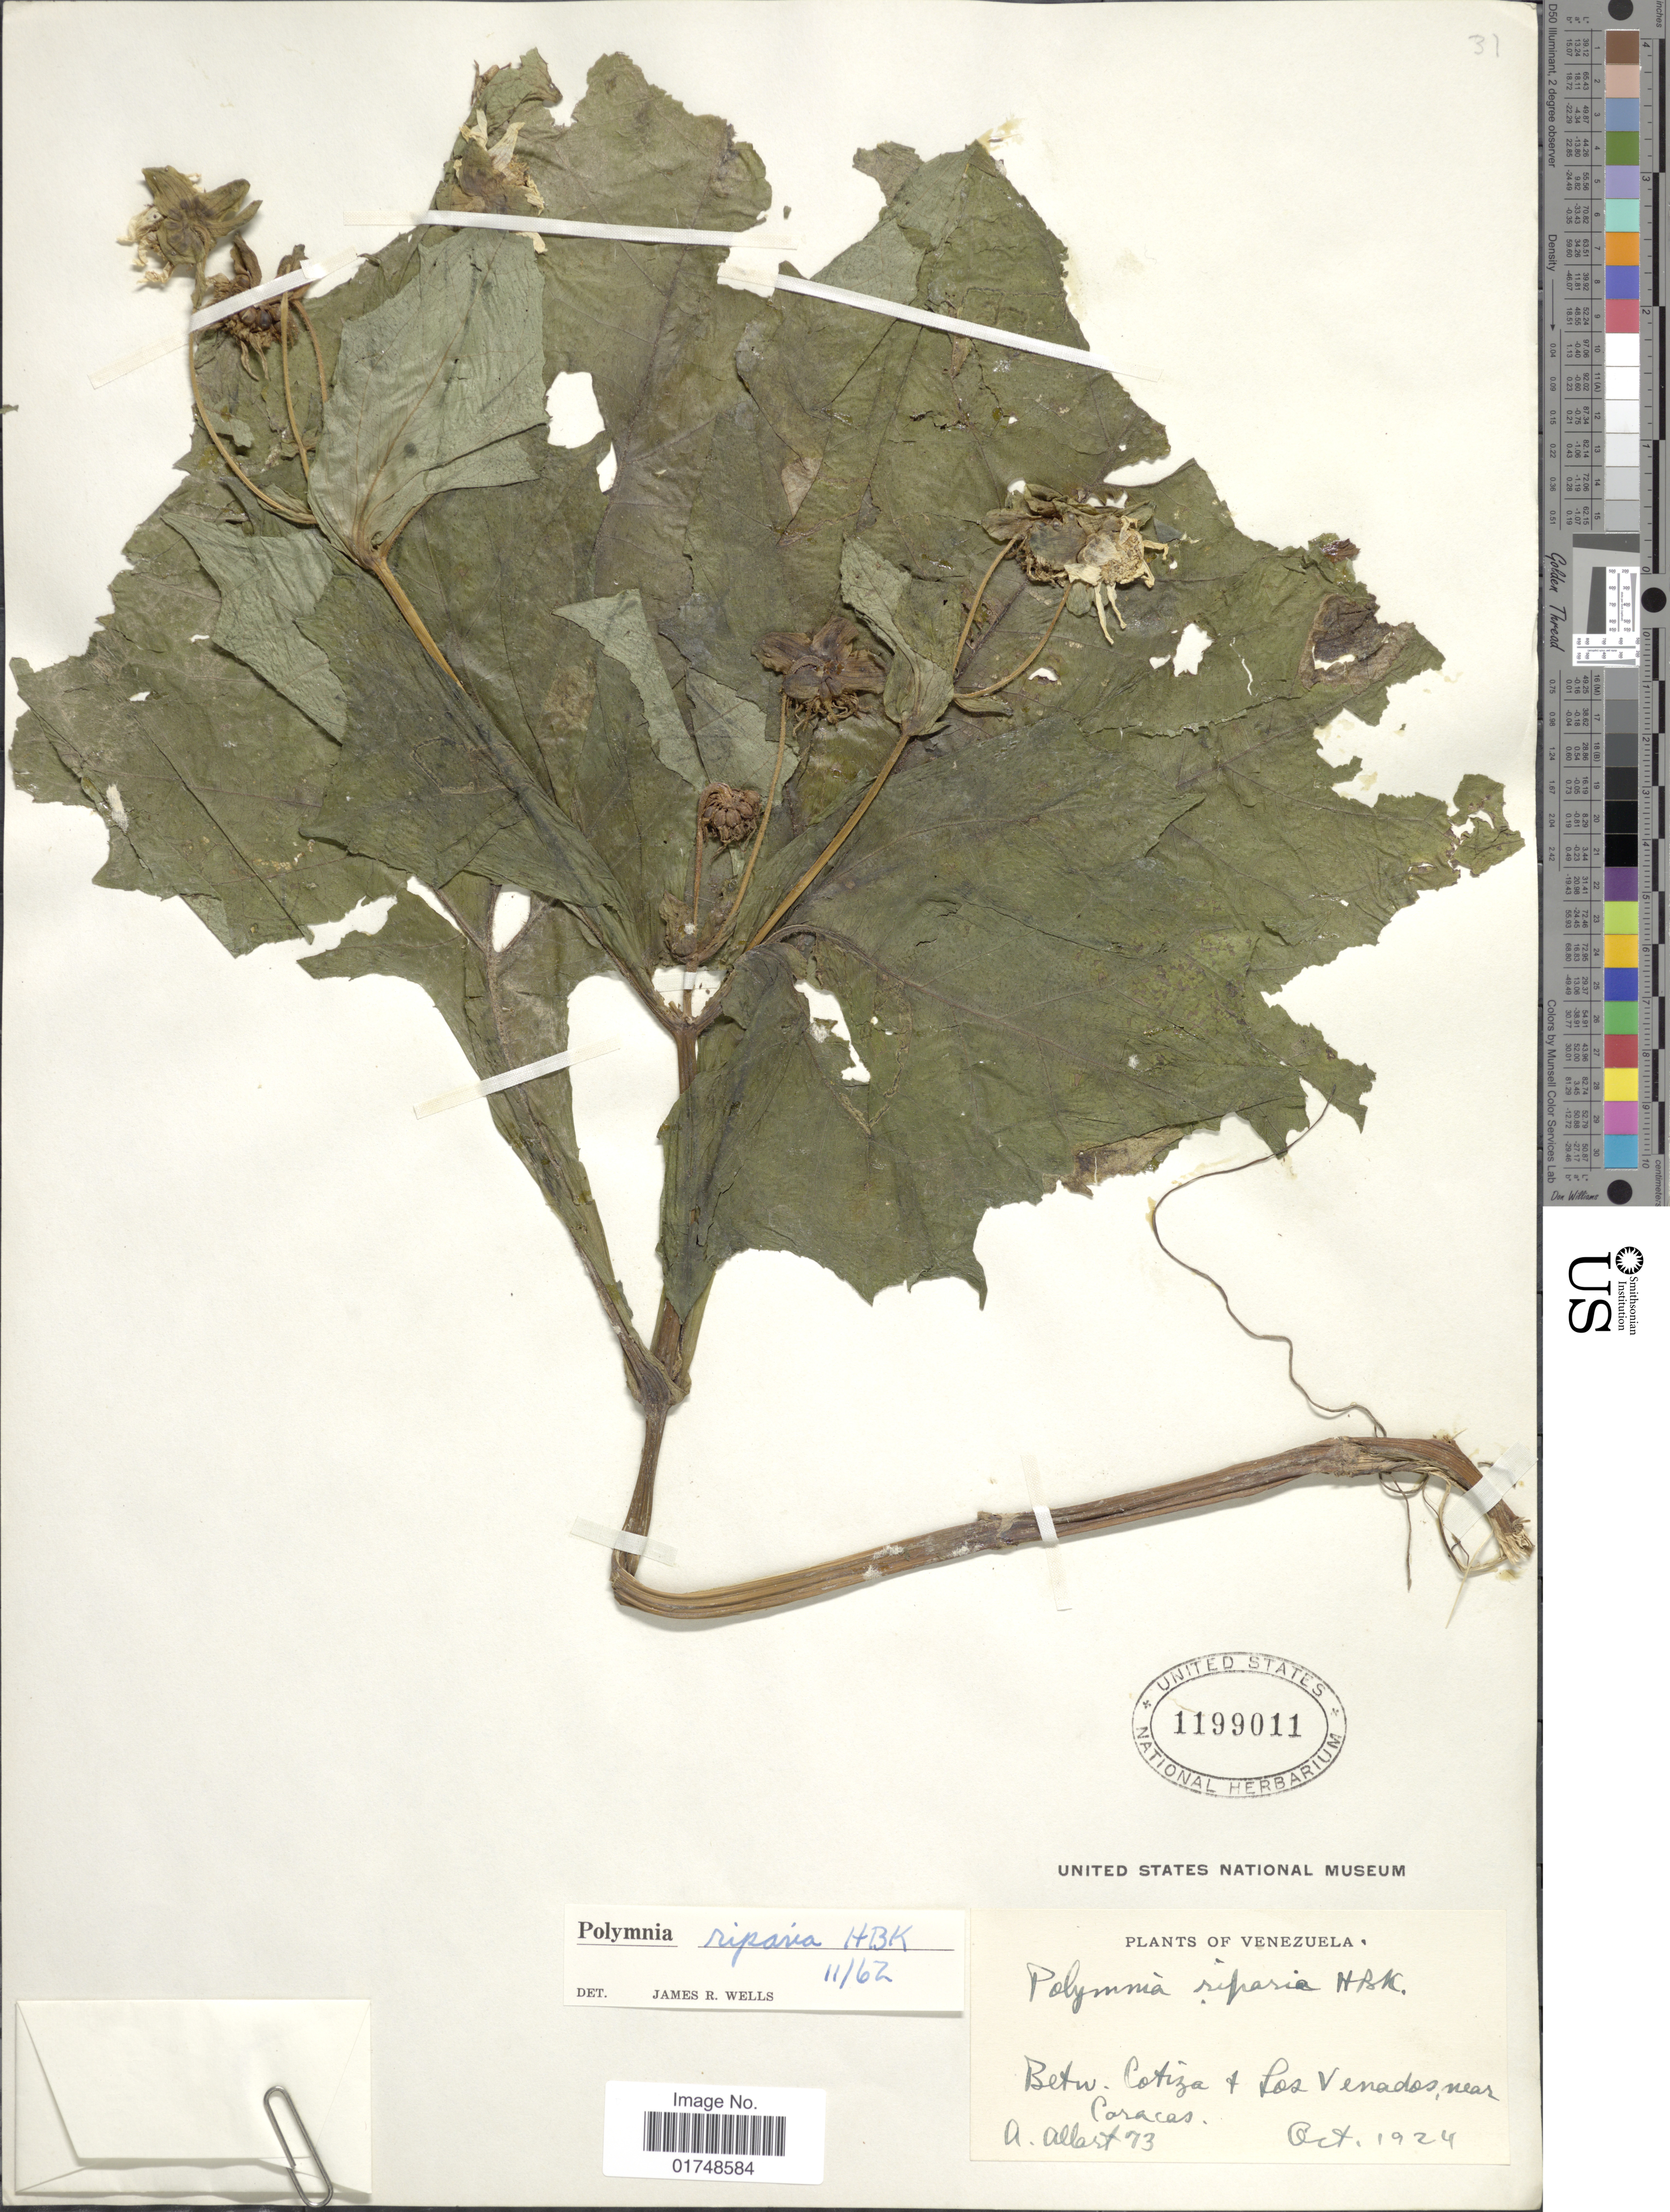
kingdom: Plantae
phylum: Tracheophyta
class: Magnoliopsida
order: Asterales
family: Asteraceae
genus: Smallanthus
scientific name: Smallanthus riparius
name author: (Kunth) H. Rob.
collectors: A. Allart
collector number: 73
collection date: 1924-10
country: Venezuela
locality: Betw. Cotiza & Los Venades, near Caracas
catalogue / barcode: US 1199011